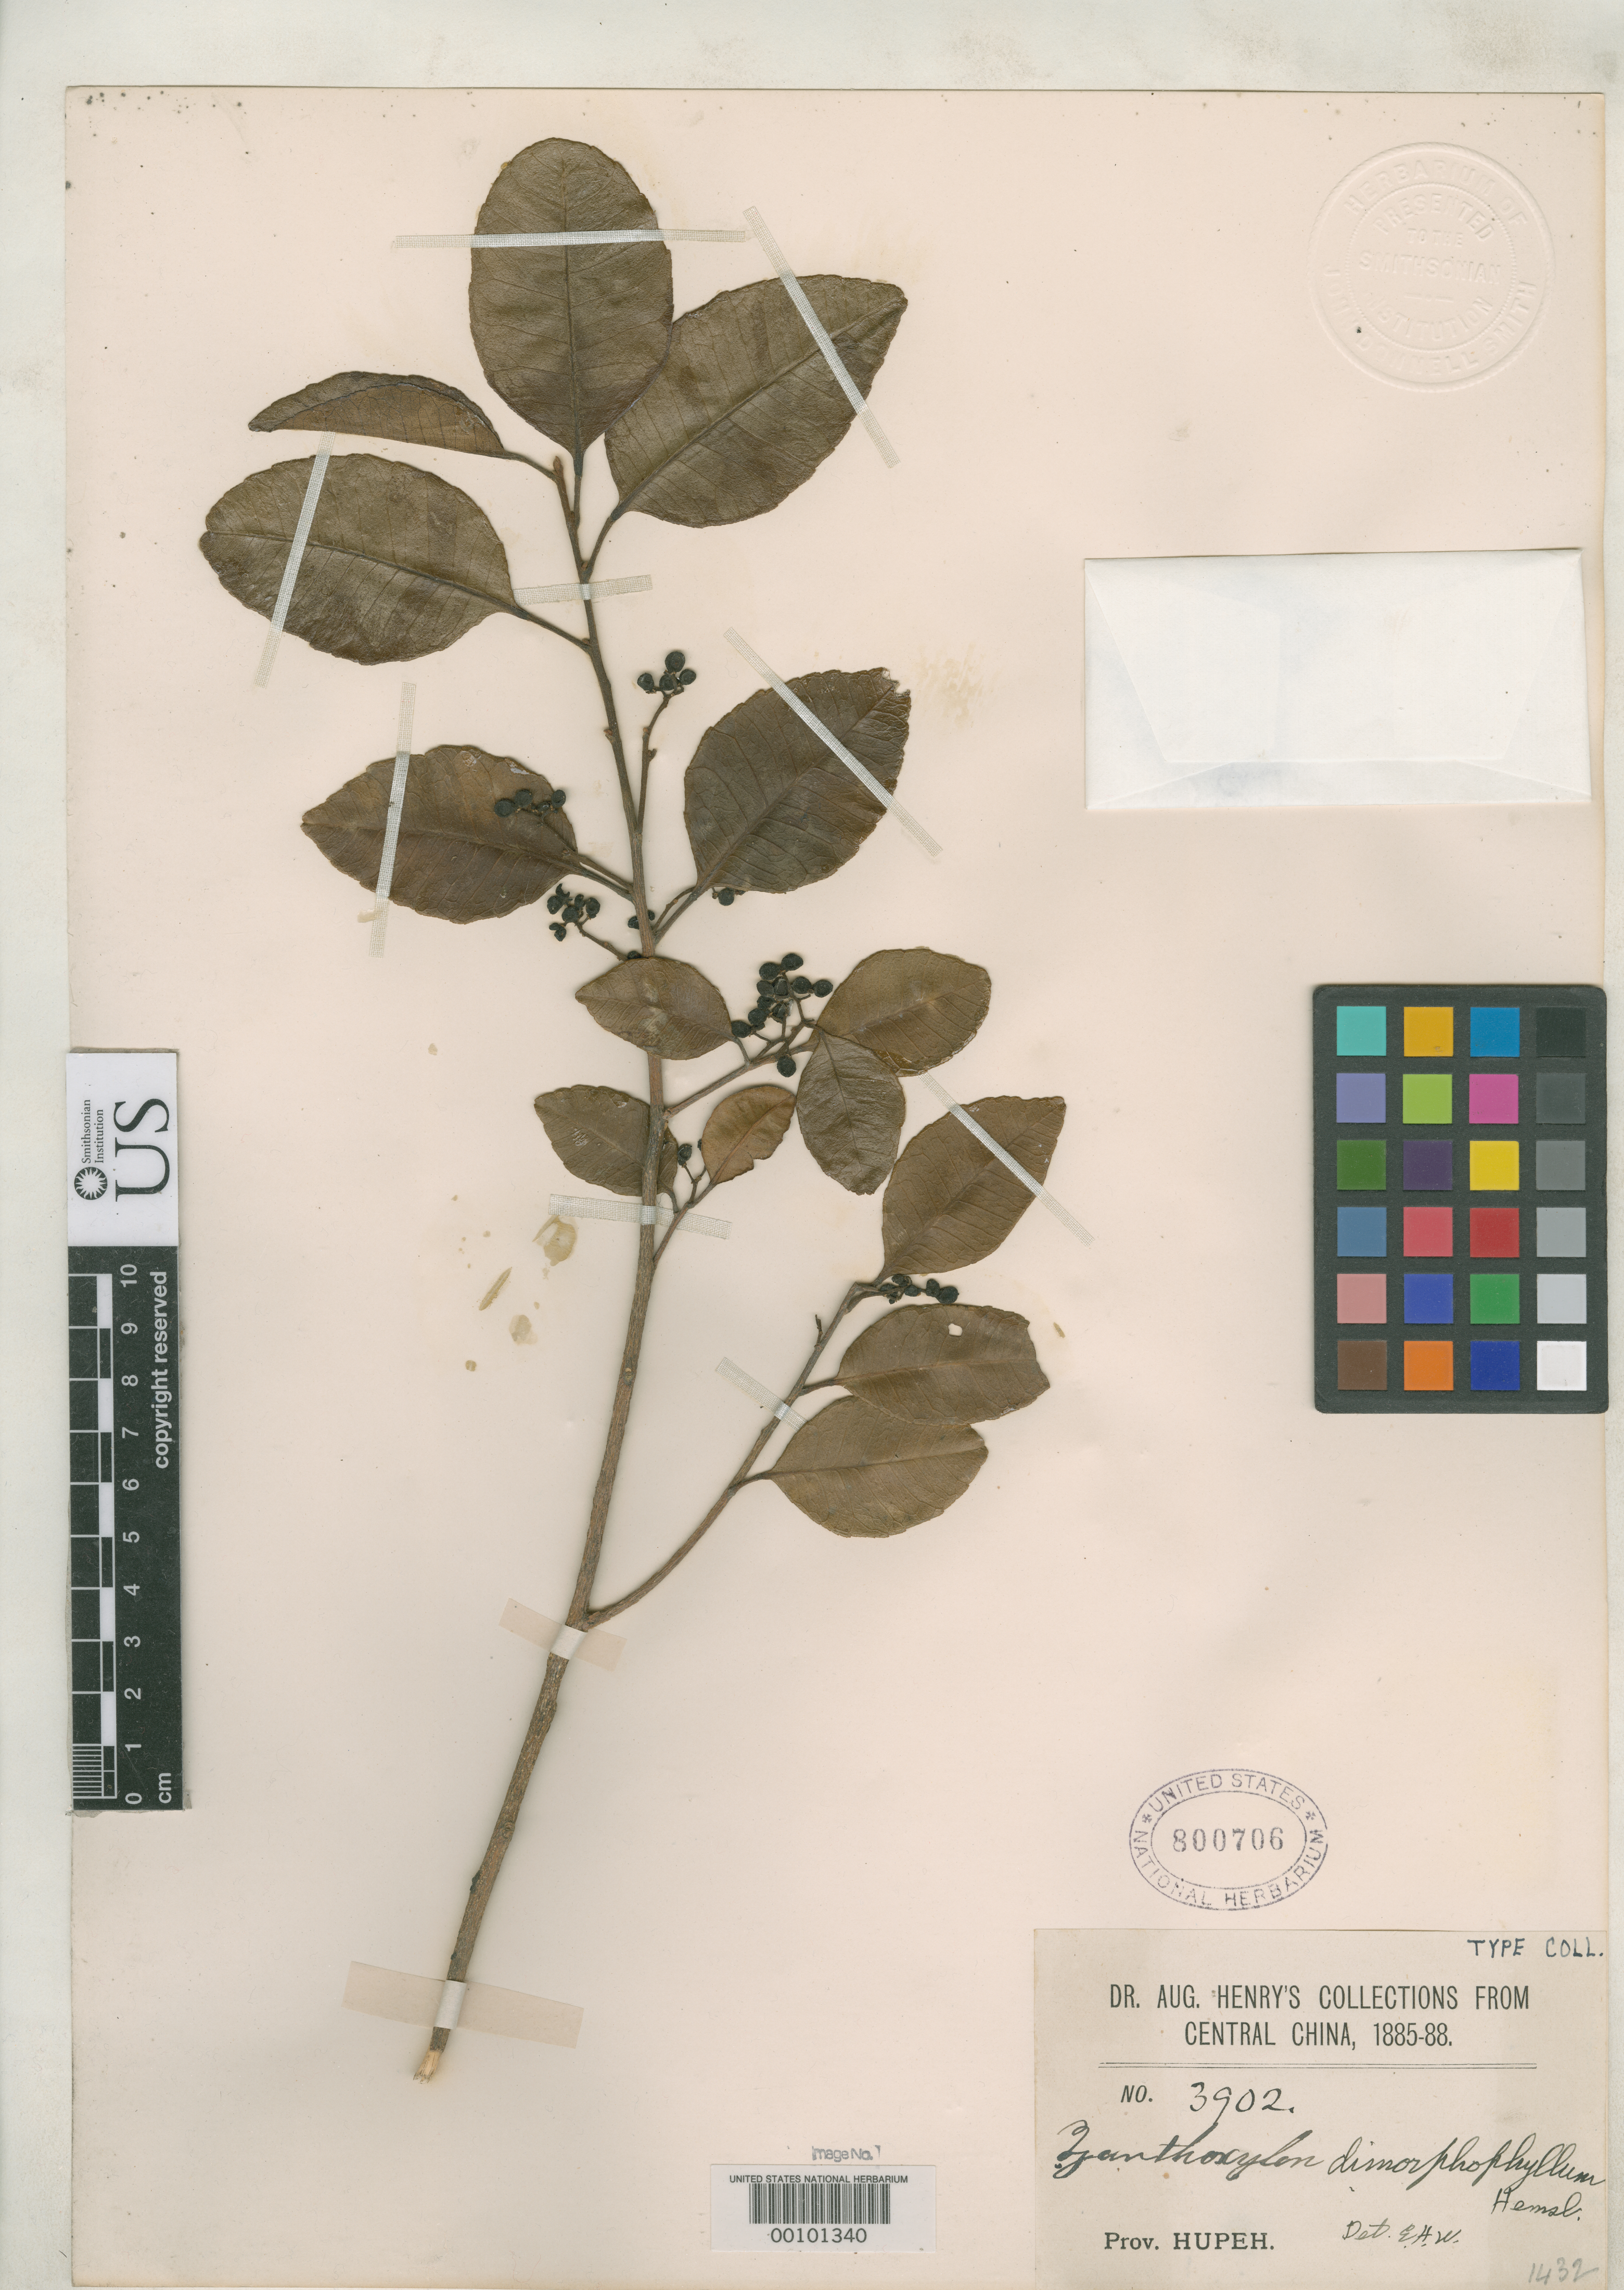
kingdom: Plantae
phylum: Tracheophyta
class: Magnoliopsida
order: Sapindales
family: Rutaceae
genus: Zanthoxylum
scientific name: Zanthoxylum dimorphophyllum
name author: Hemsl.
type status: Type Collection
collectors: A. Henry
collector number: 3902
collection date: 1885/1888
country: China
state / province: Hubei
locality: Central China. Prov. Hupeh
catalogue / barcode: US 800706